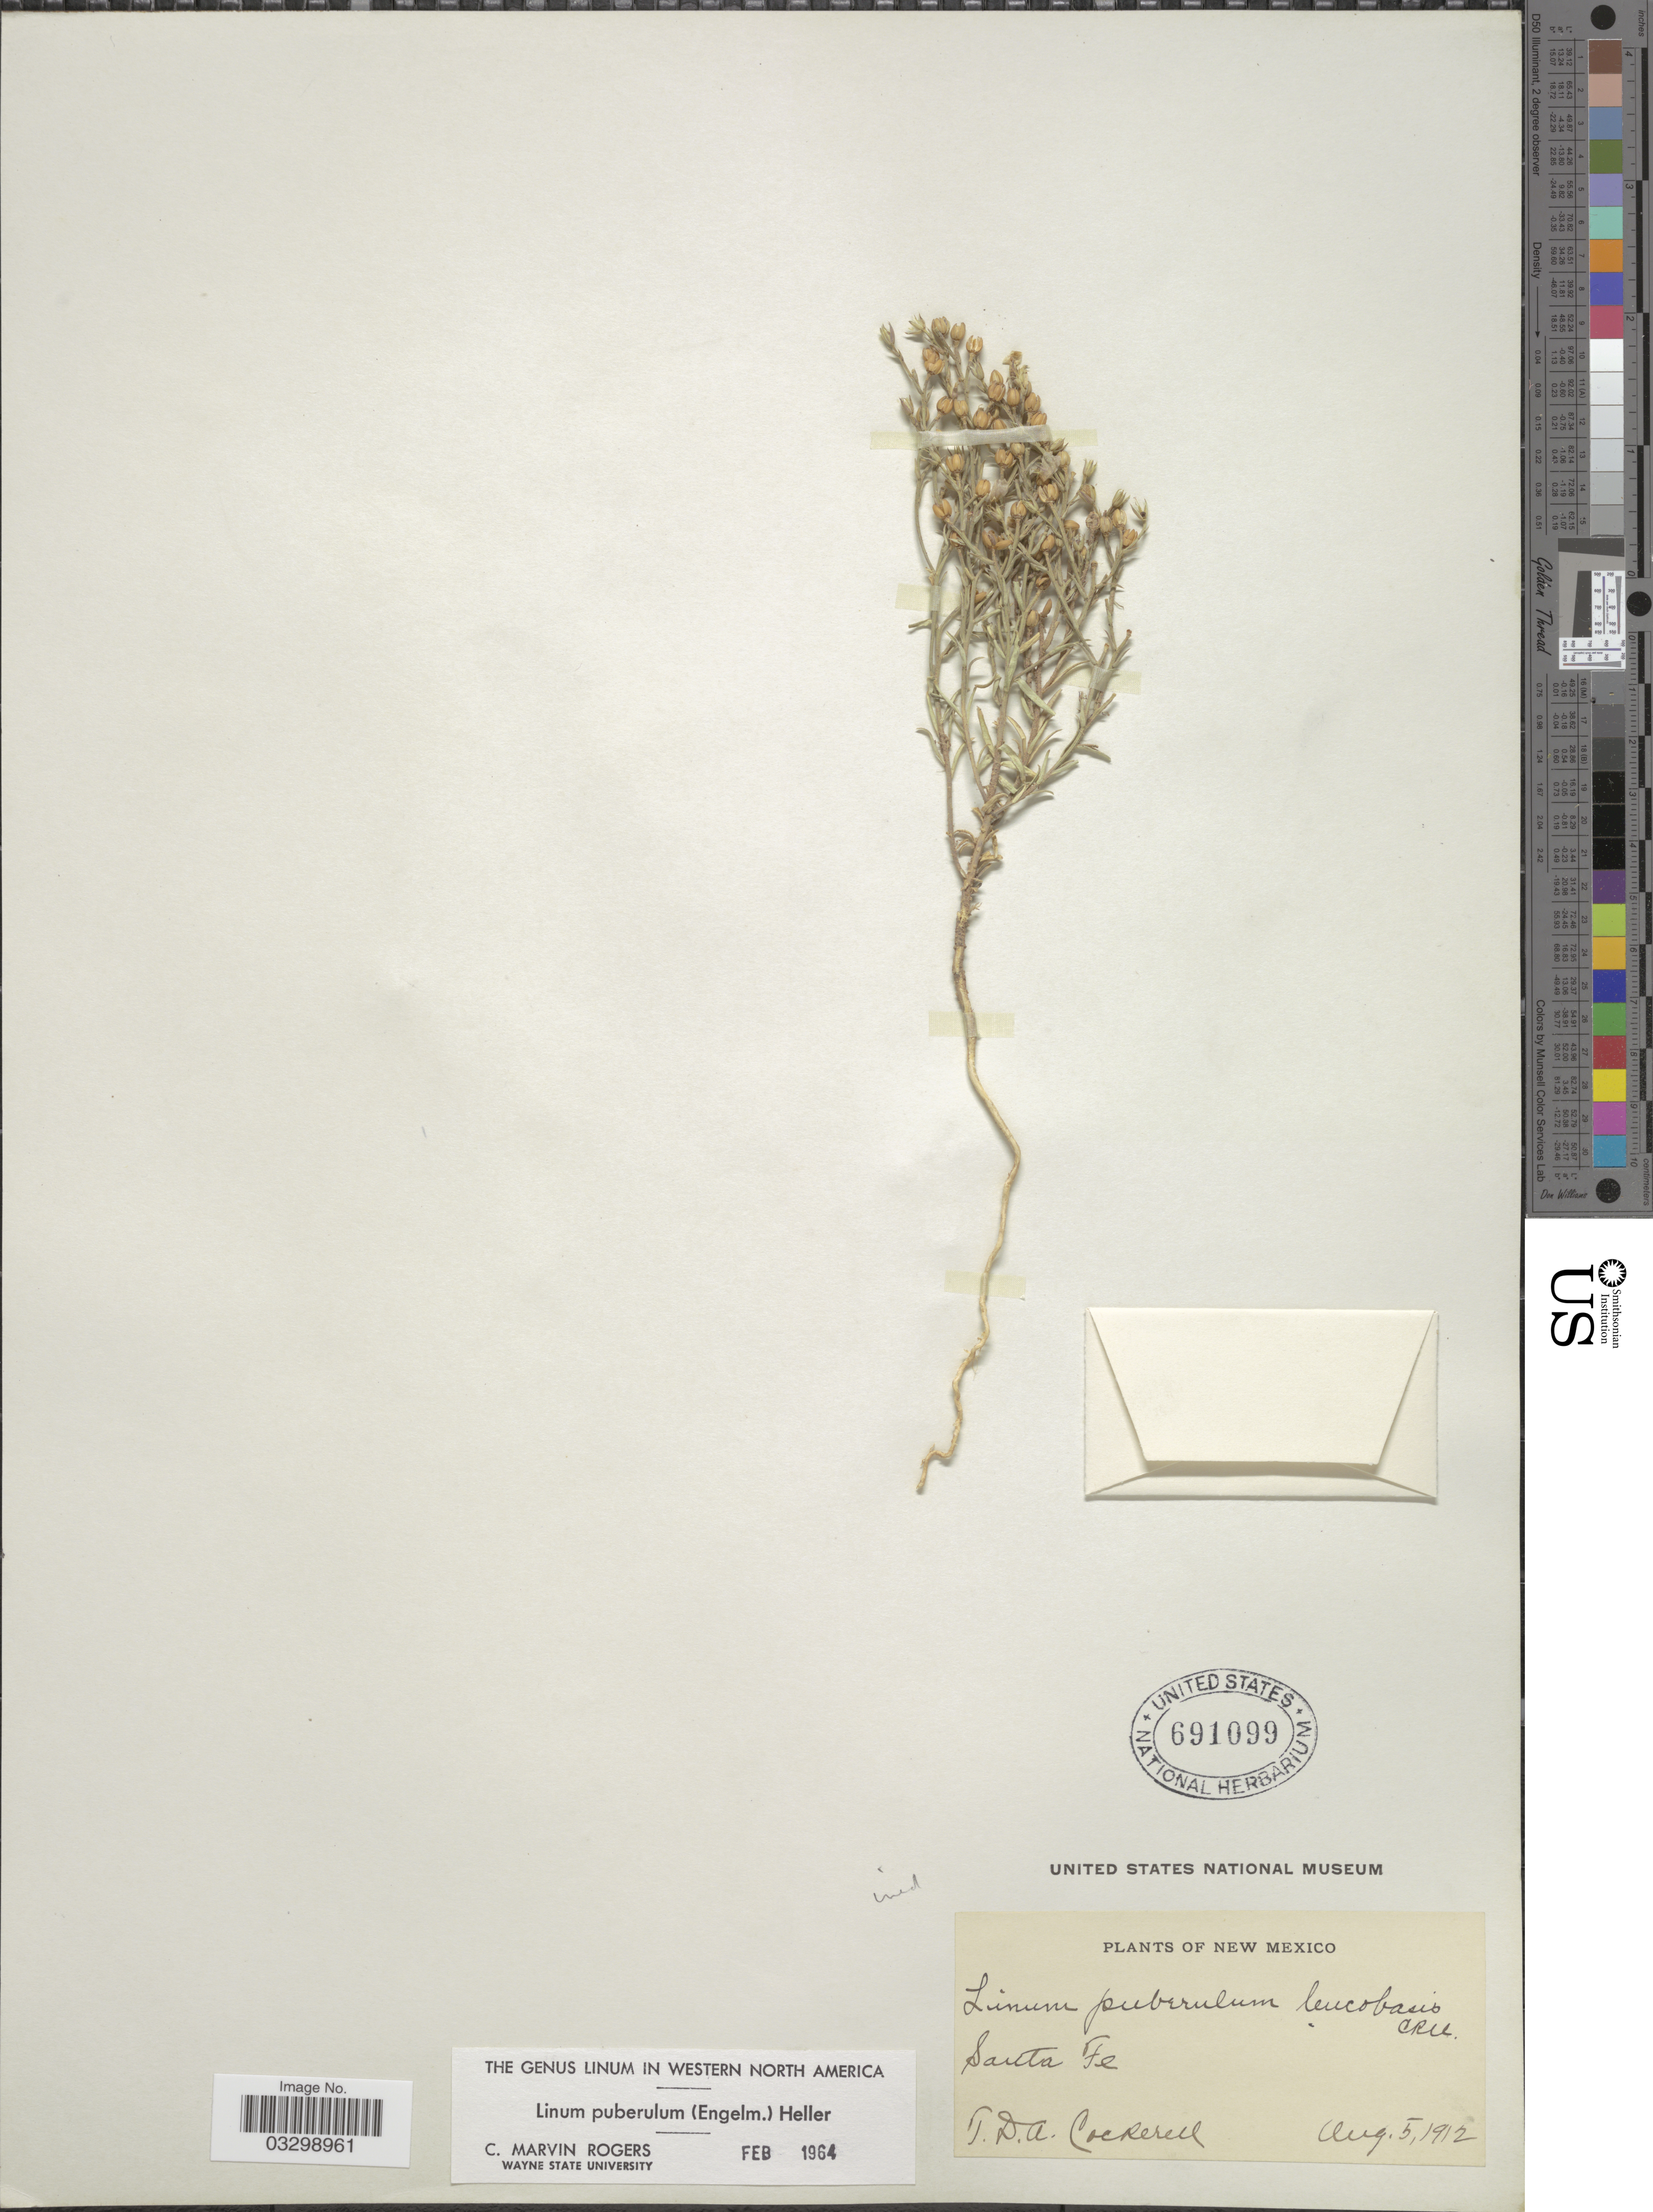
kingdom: Plantae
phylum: Tracheophyta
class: Magnoliopsida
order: Malpighiales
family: Linaceae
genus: Linum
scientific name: Linum puberulum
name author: (Engelm.) A. Heller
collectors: T. Cockerell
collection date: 1912-08-05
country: United States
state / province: New Mexico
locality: Santa Fe.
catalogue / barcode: US 691099